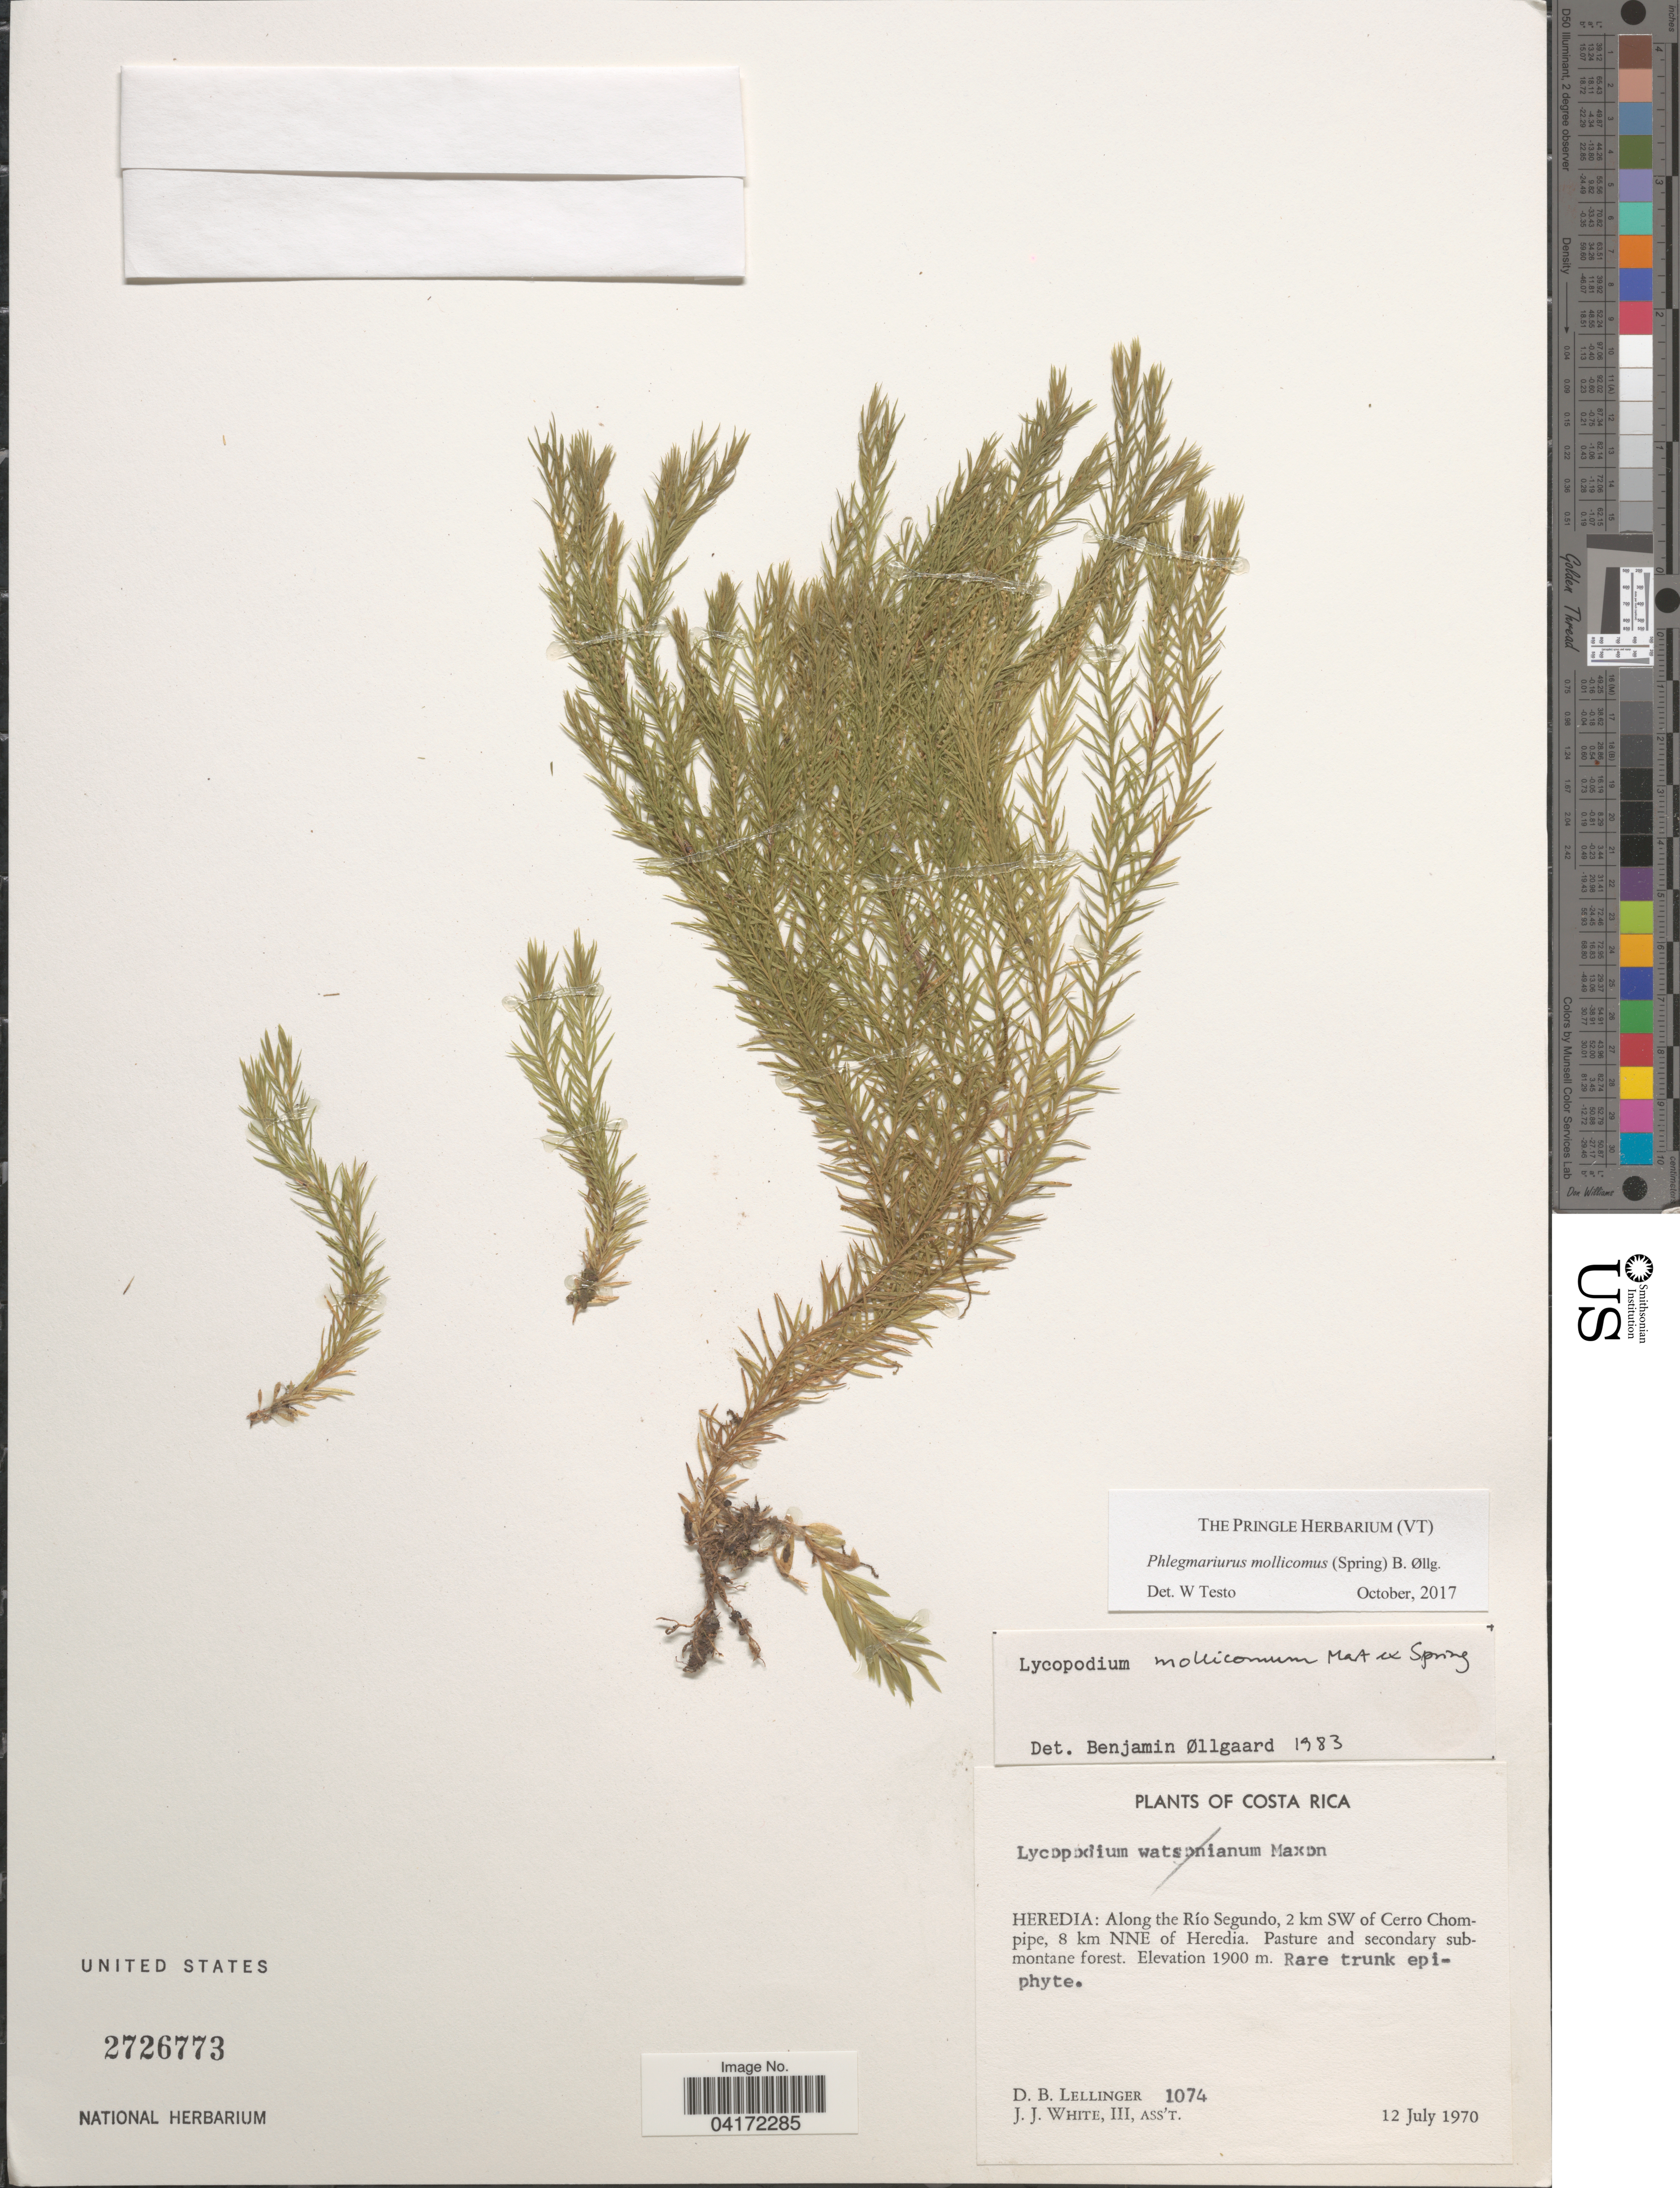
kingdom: Plantae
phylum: Tracheophyta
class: Lycopodiopsida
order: Lycopodiales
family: Lycopodiaceae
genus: Phlegmariurus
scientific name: Phlegmariurus mollicomus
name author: (Spring) B. Øllg.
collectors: D. B. Lellinger & J. J. White III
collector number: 1074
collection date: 1970-07-12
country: Costa Rica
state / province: Heredia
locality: Along the Río Segundo, 2 km SW of Cerro Chompipe, 8 km NNE of Heredia.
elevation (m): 1900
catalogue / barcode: US 2726773